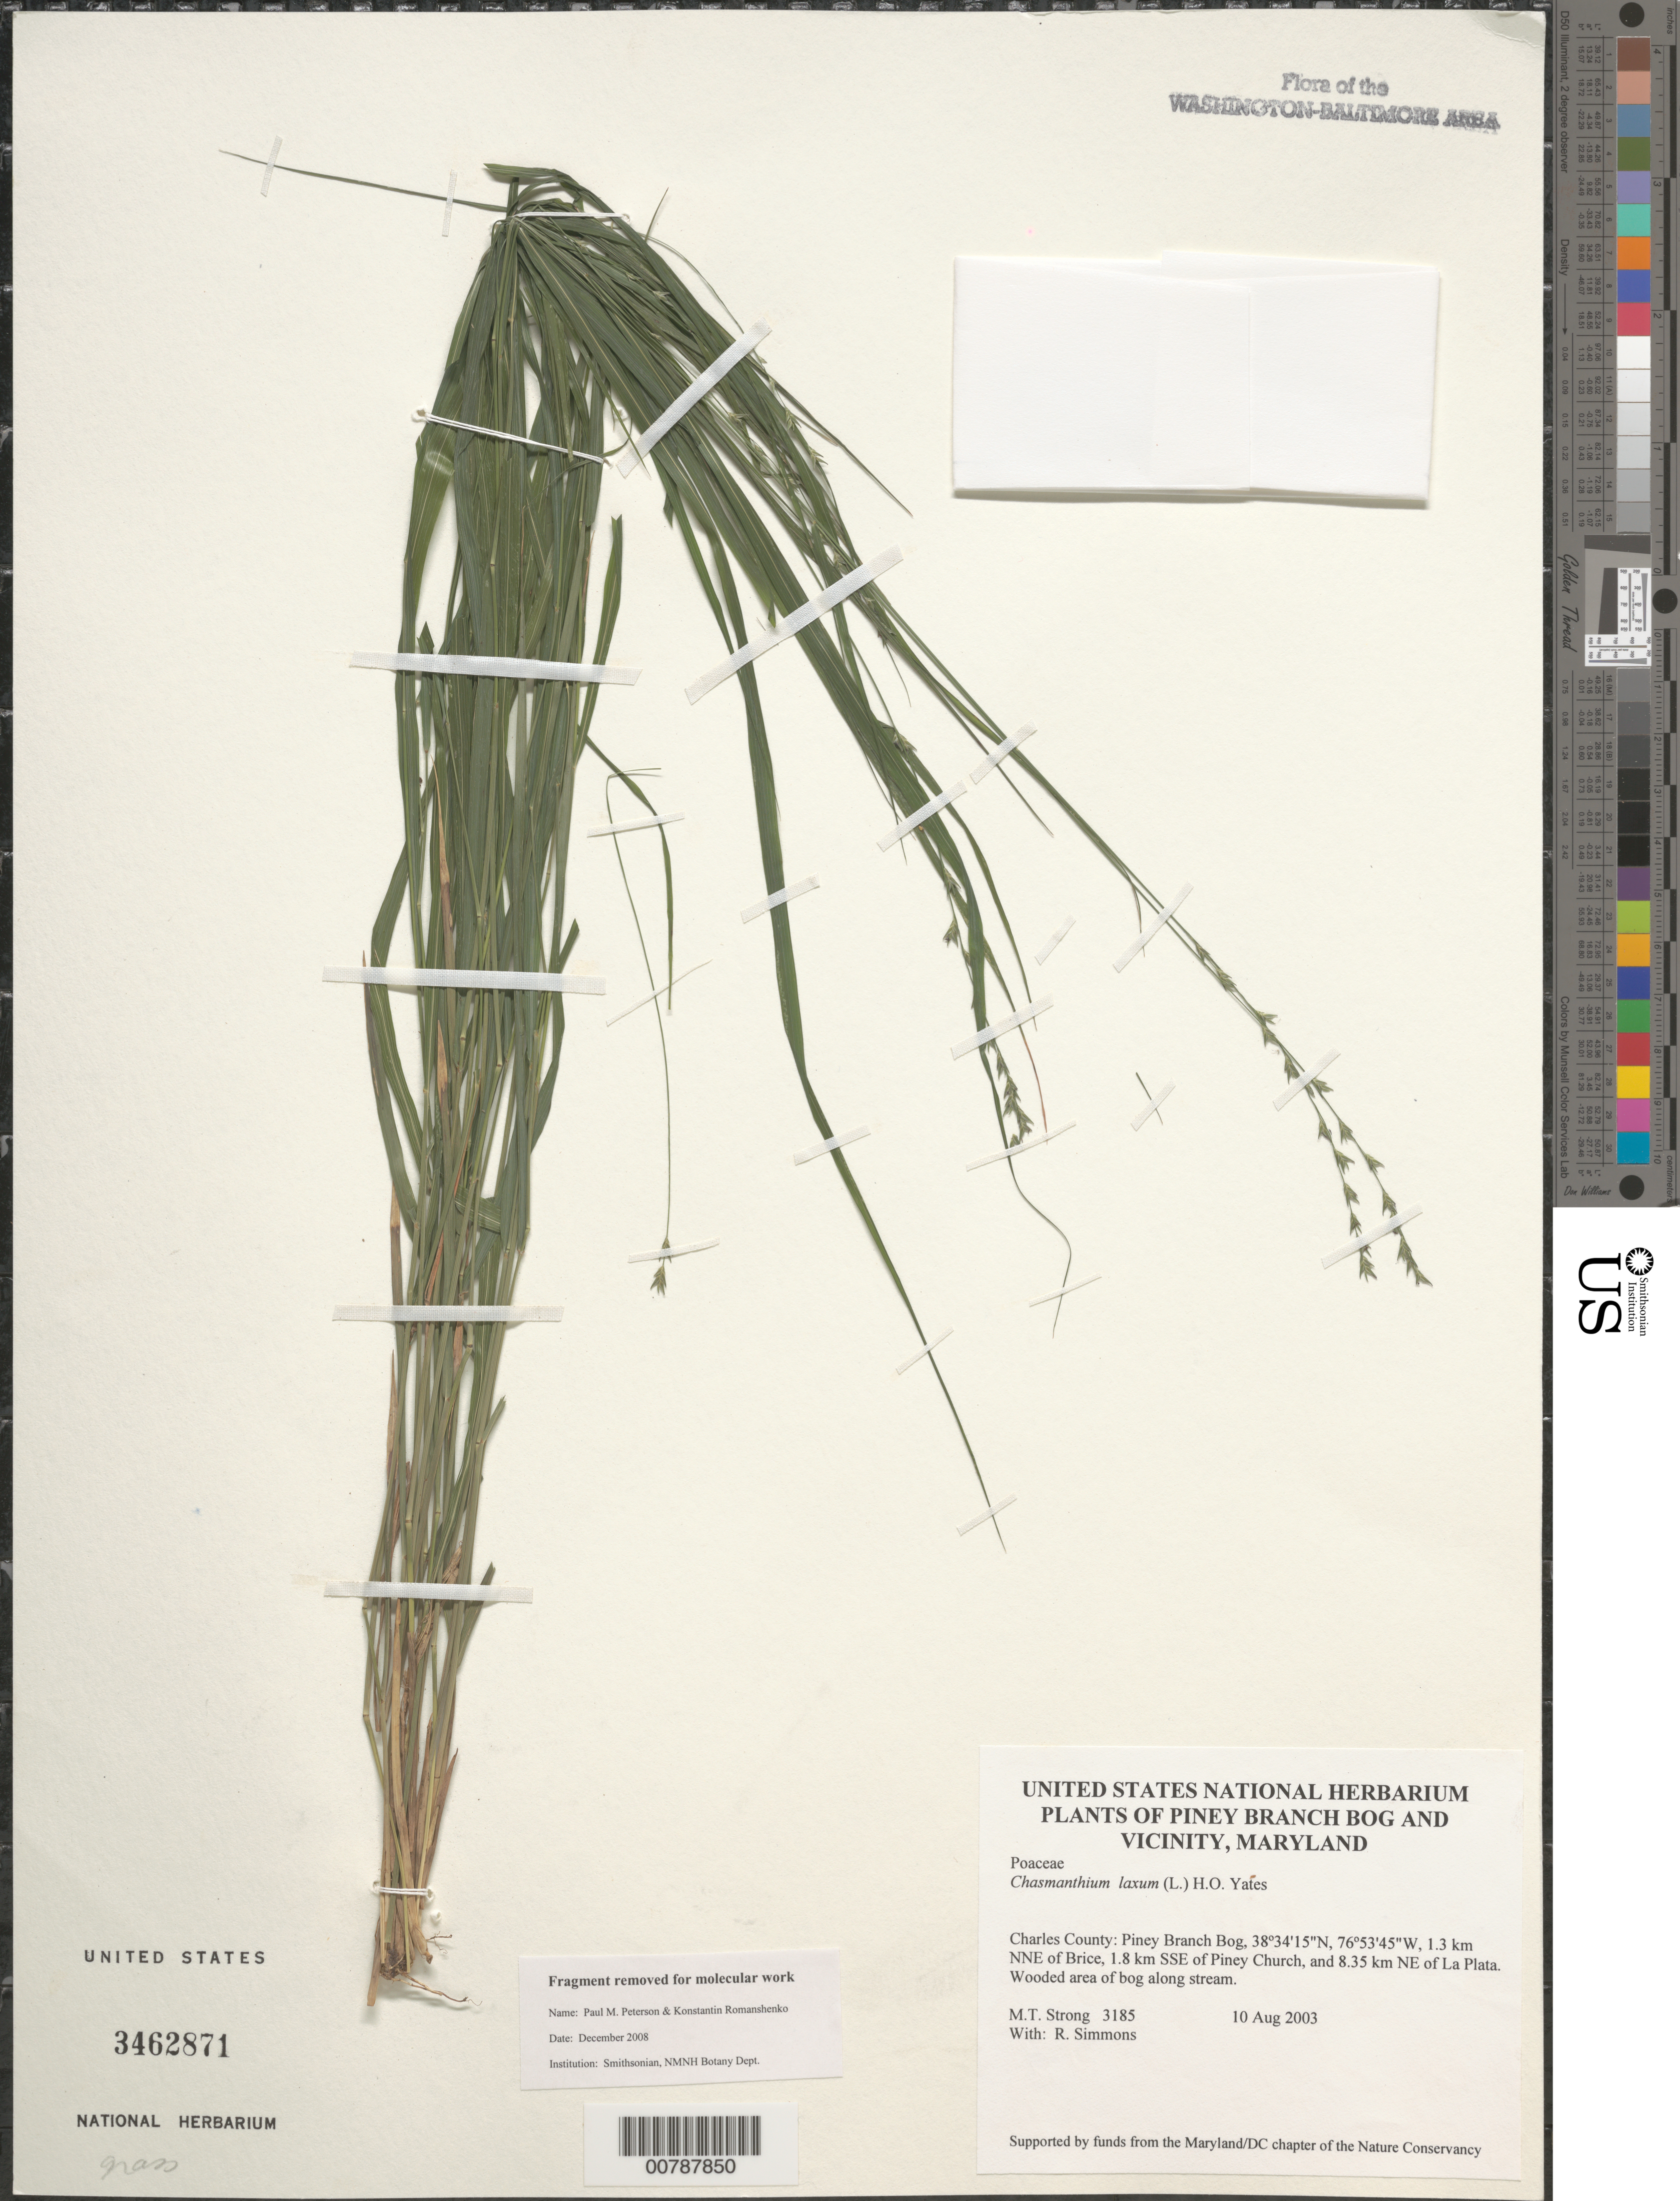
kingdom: Plantae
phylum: Tracheophyta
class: Liliopsida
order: Poales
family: Poaceae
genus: Chasmanthium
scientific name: Chasmanthium laxum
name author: (L.) H.O. Yates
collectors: M. T. Strong & R. H. Simmons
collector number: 3185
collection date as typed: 10 Aug 2003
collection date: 2003-08-10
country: United States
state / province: Maryland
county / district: Charles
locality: Piney Branch Bog, 1.3 km NNE of Brice, 1.8 km SSE of Piney Church, and 8.35 km NE of La Plata.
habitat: Wooded area of bog along stream.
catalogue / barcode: US 3462871